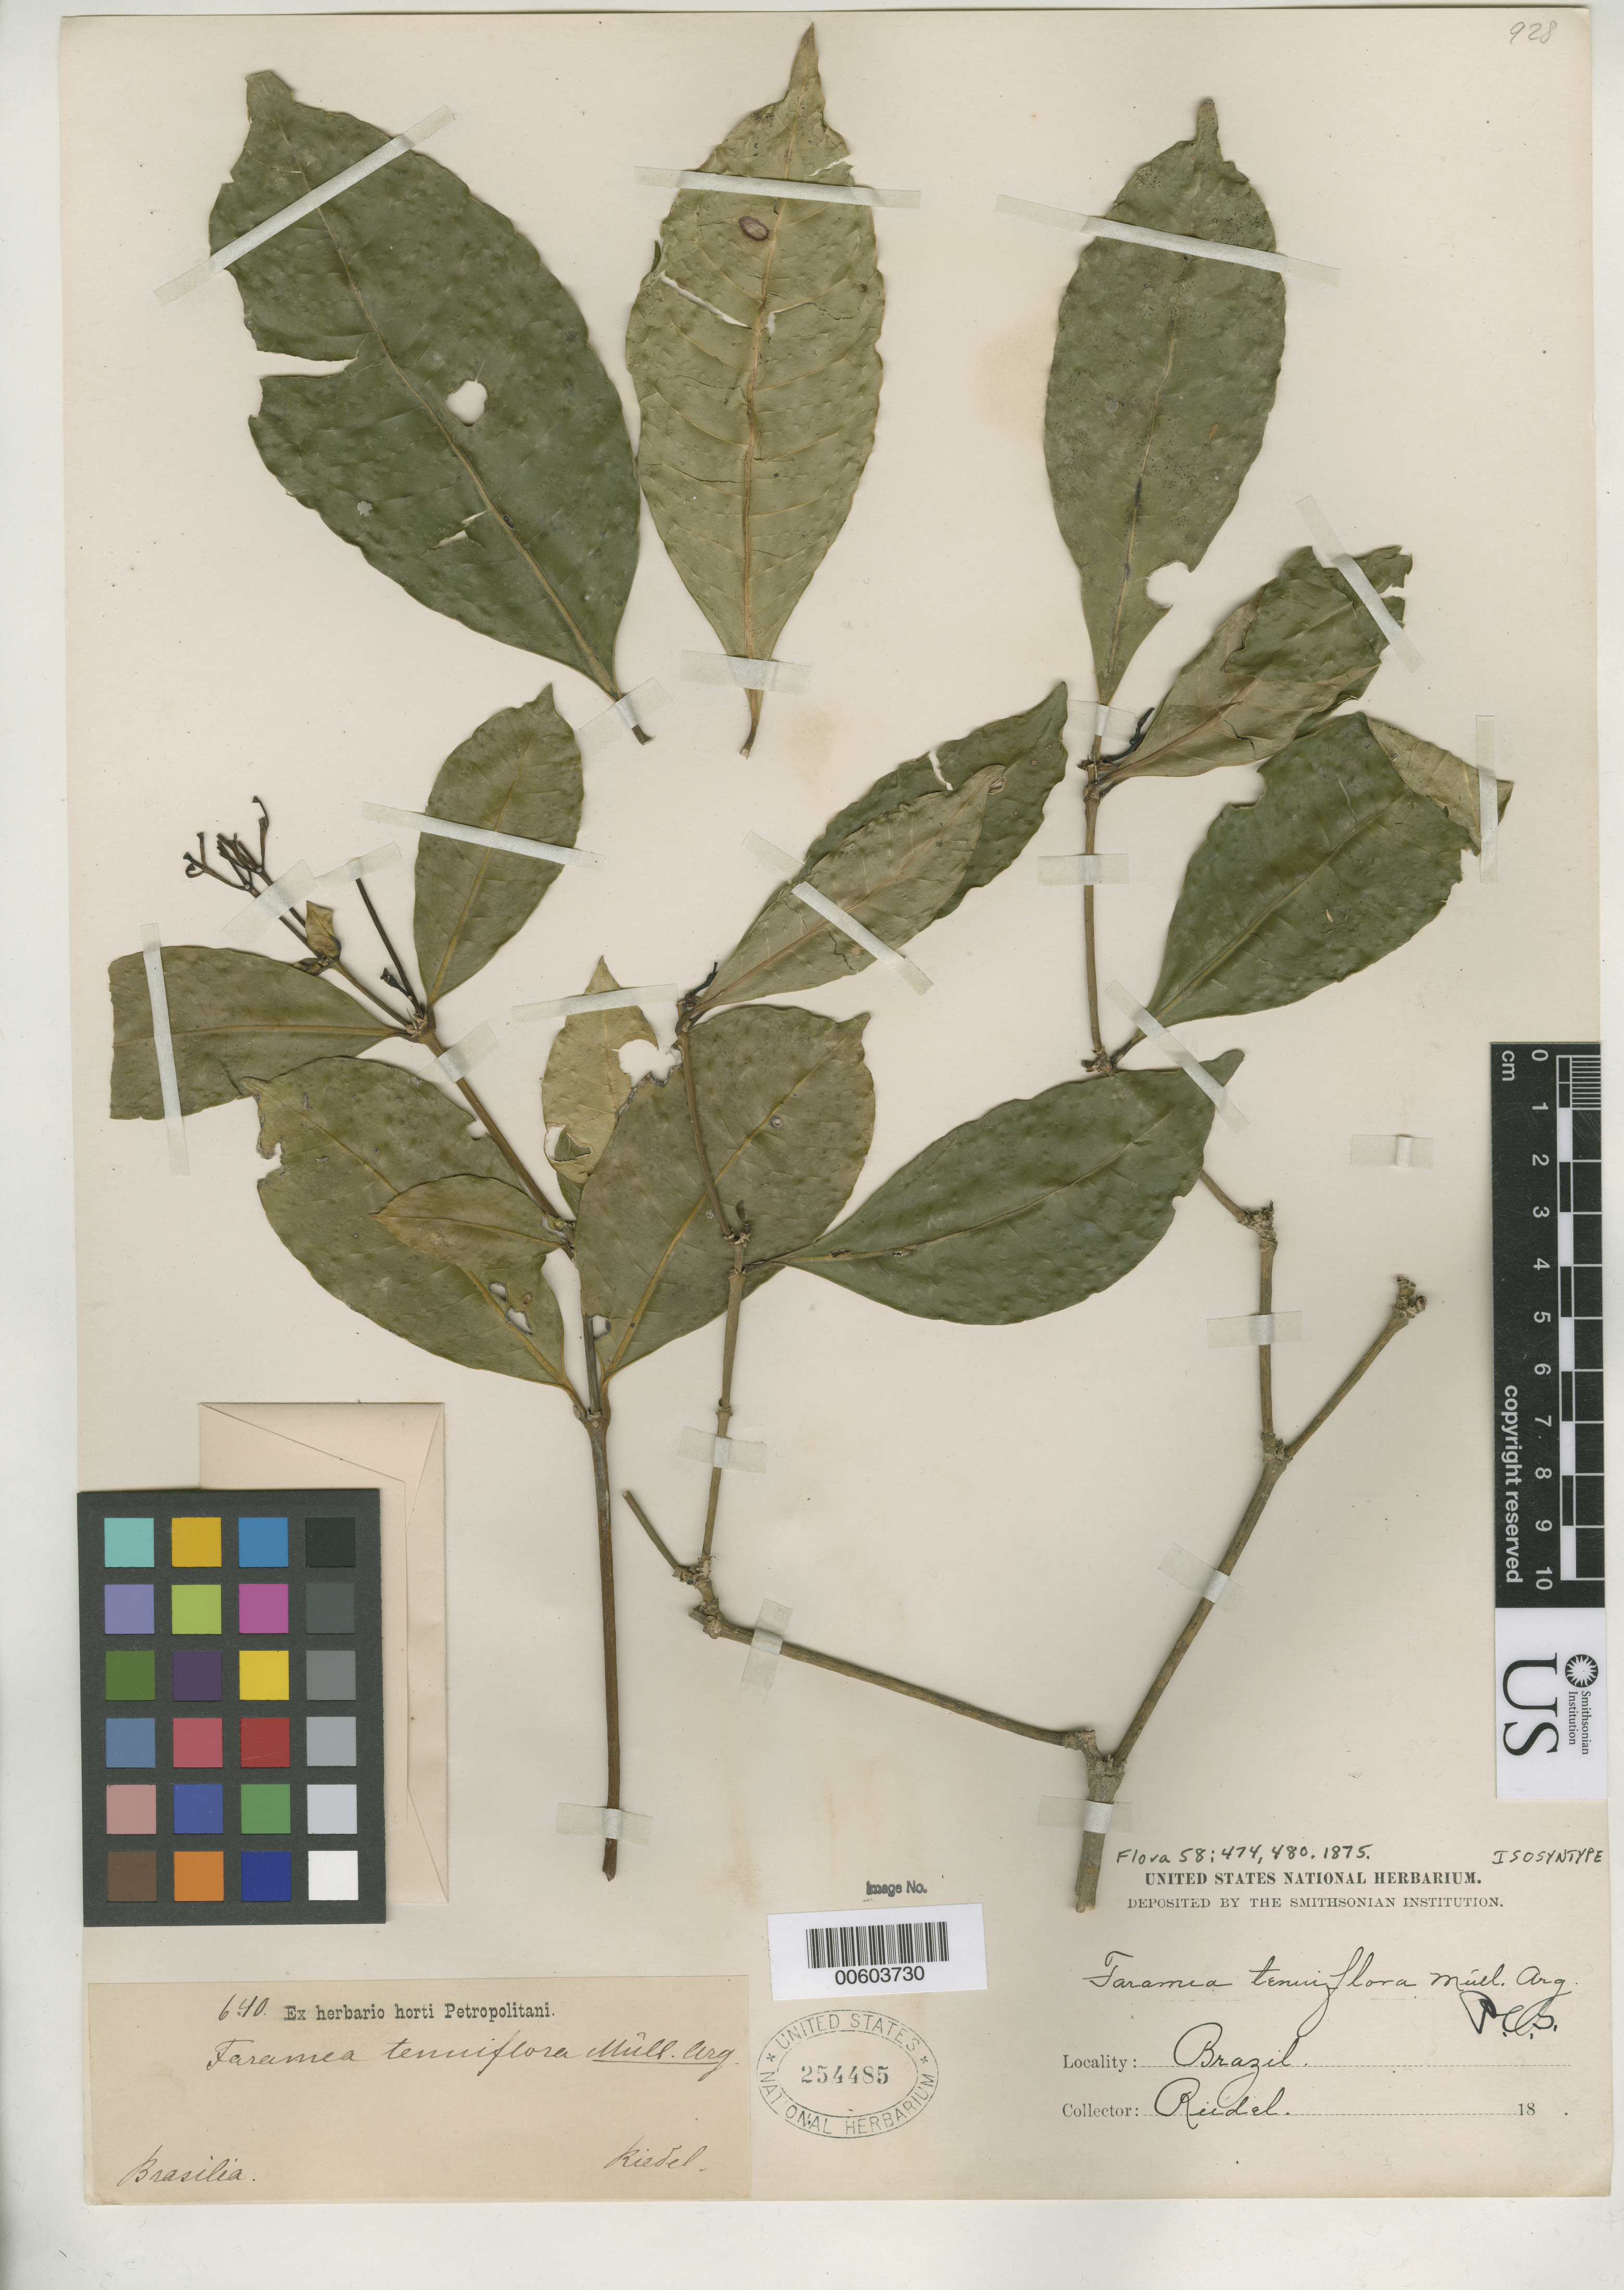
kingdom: Plantae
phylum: Tracheophyta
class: Magnoliopsida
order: Gentianales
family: Rubiaceae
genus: Faramea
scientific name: Faramea tenuiflora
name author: Müll. Arg.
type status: Isosyntype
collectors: L. Reidel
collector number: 640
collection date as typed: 18--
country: Brazil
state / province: Minas Gerais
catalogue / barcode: US 254485